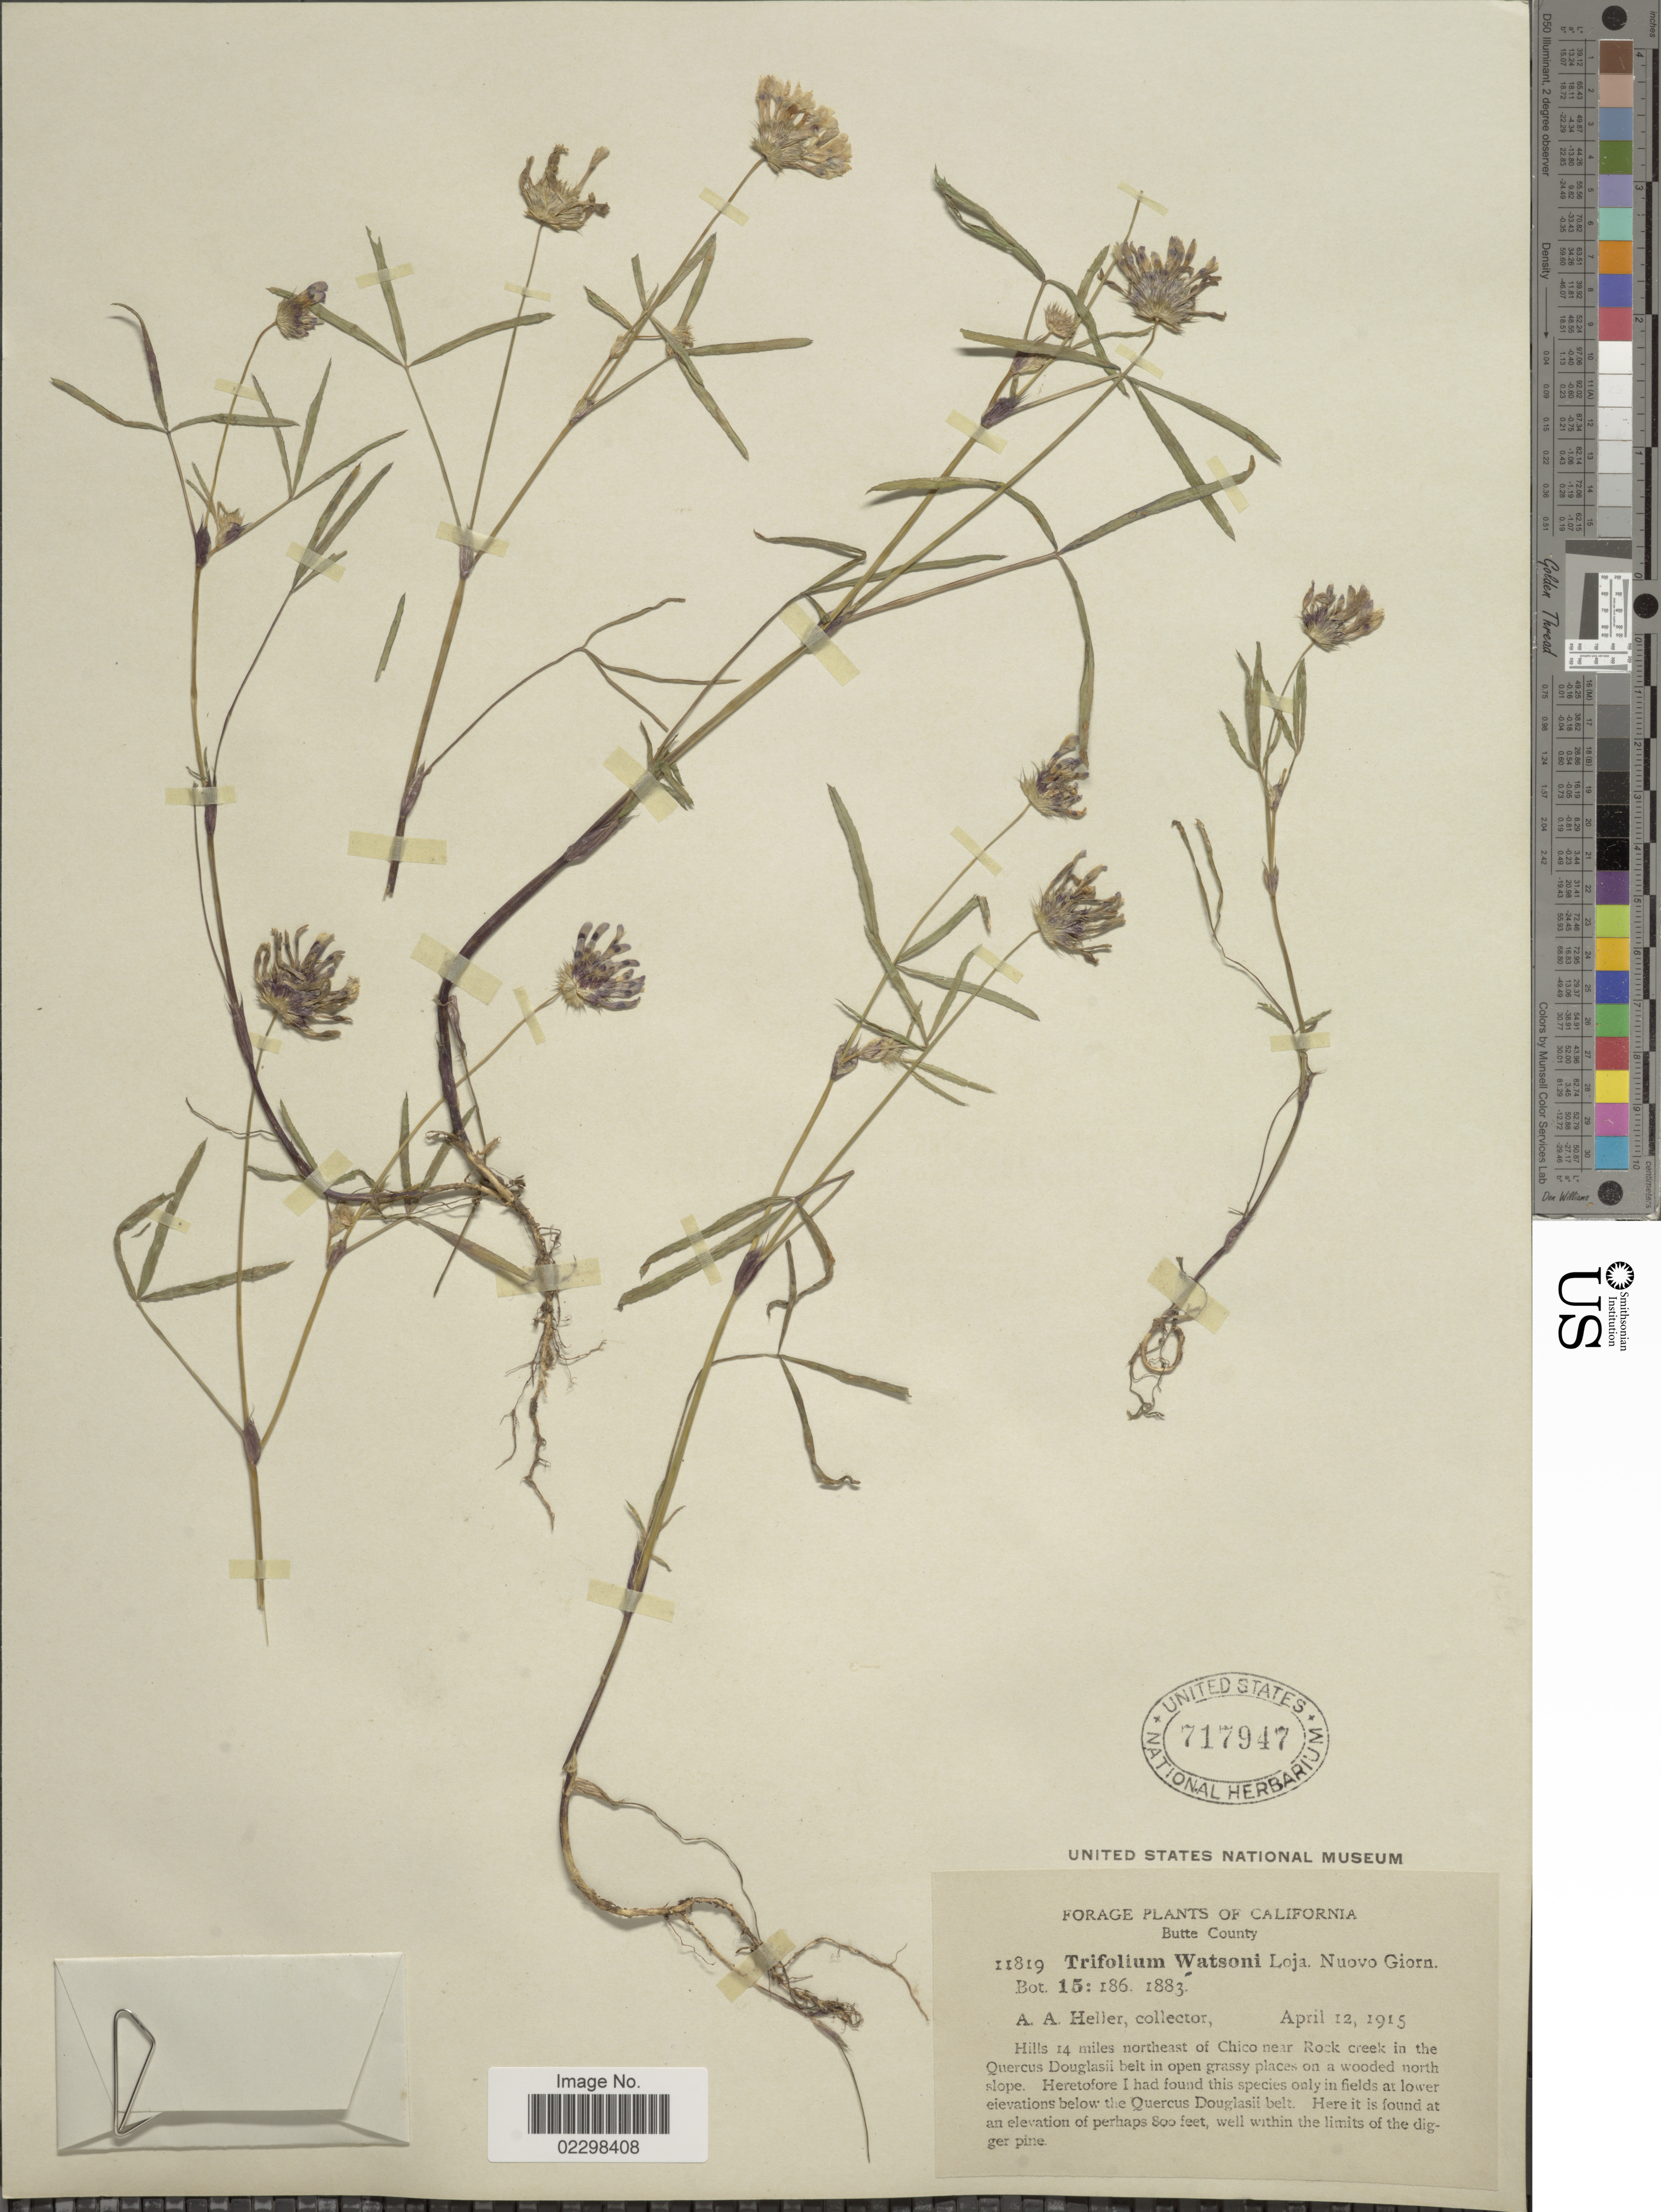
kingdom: Plantae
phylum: Tracheophyta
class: Magnoliopsida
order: Fabales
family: Fabaceae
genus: Trifolium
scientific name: Trifolium tridentatum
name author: Lindl.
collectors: A. A. Heller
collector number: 11819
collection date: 1915-04-12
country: United States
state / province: California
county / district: Butte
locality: Butte County, Hills 14 miles northeast of Chico near Rock creek in the Quercus Douglasii belt in open grassy places on a wooded north slope.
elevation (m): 244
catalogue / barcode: US 717947